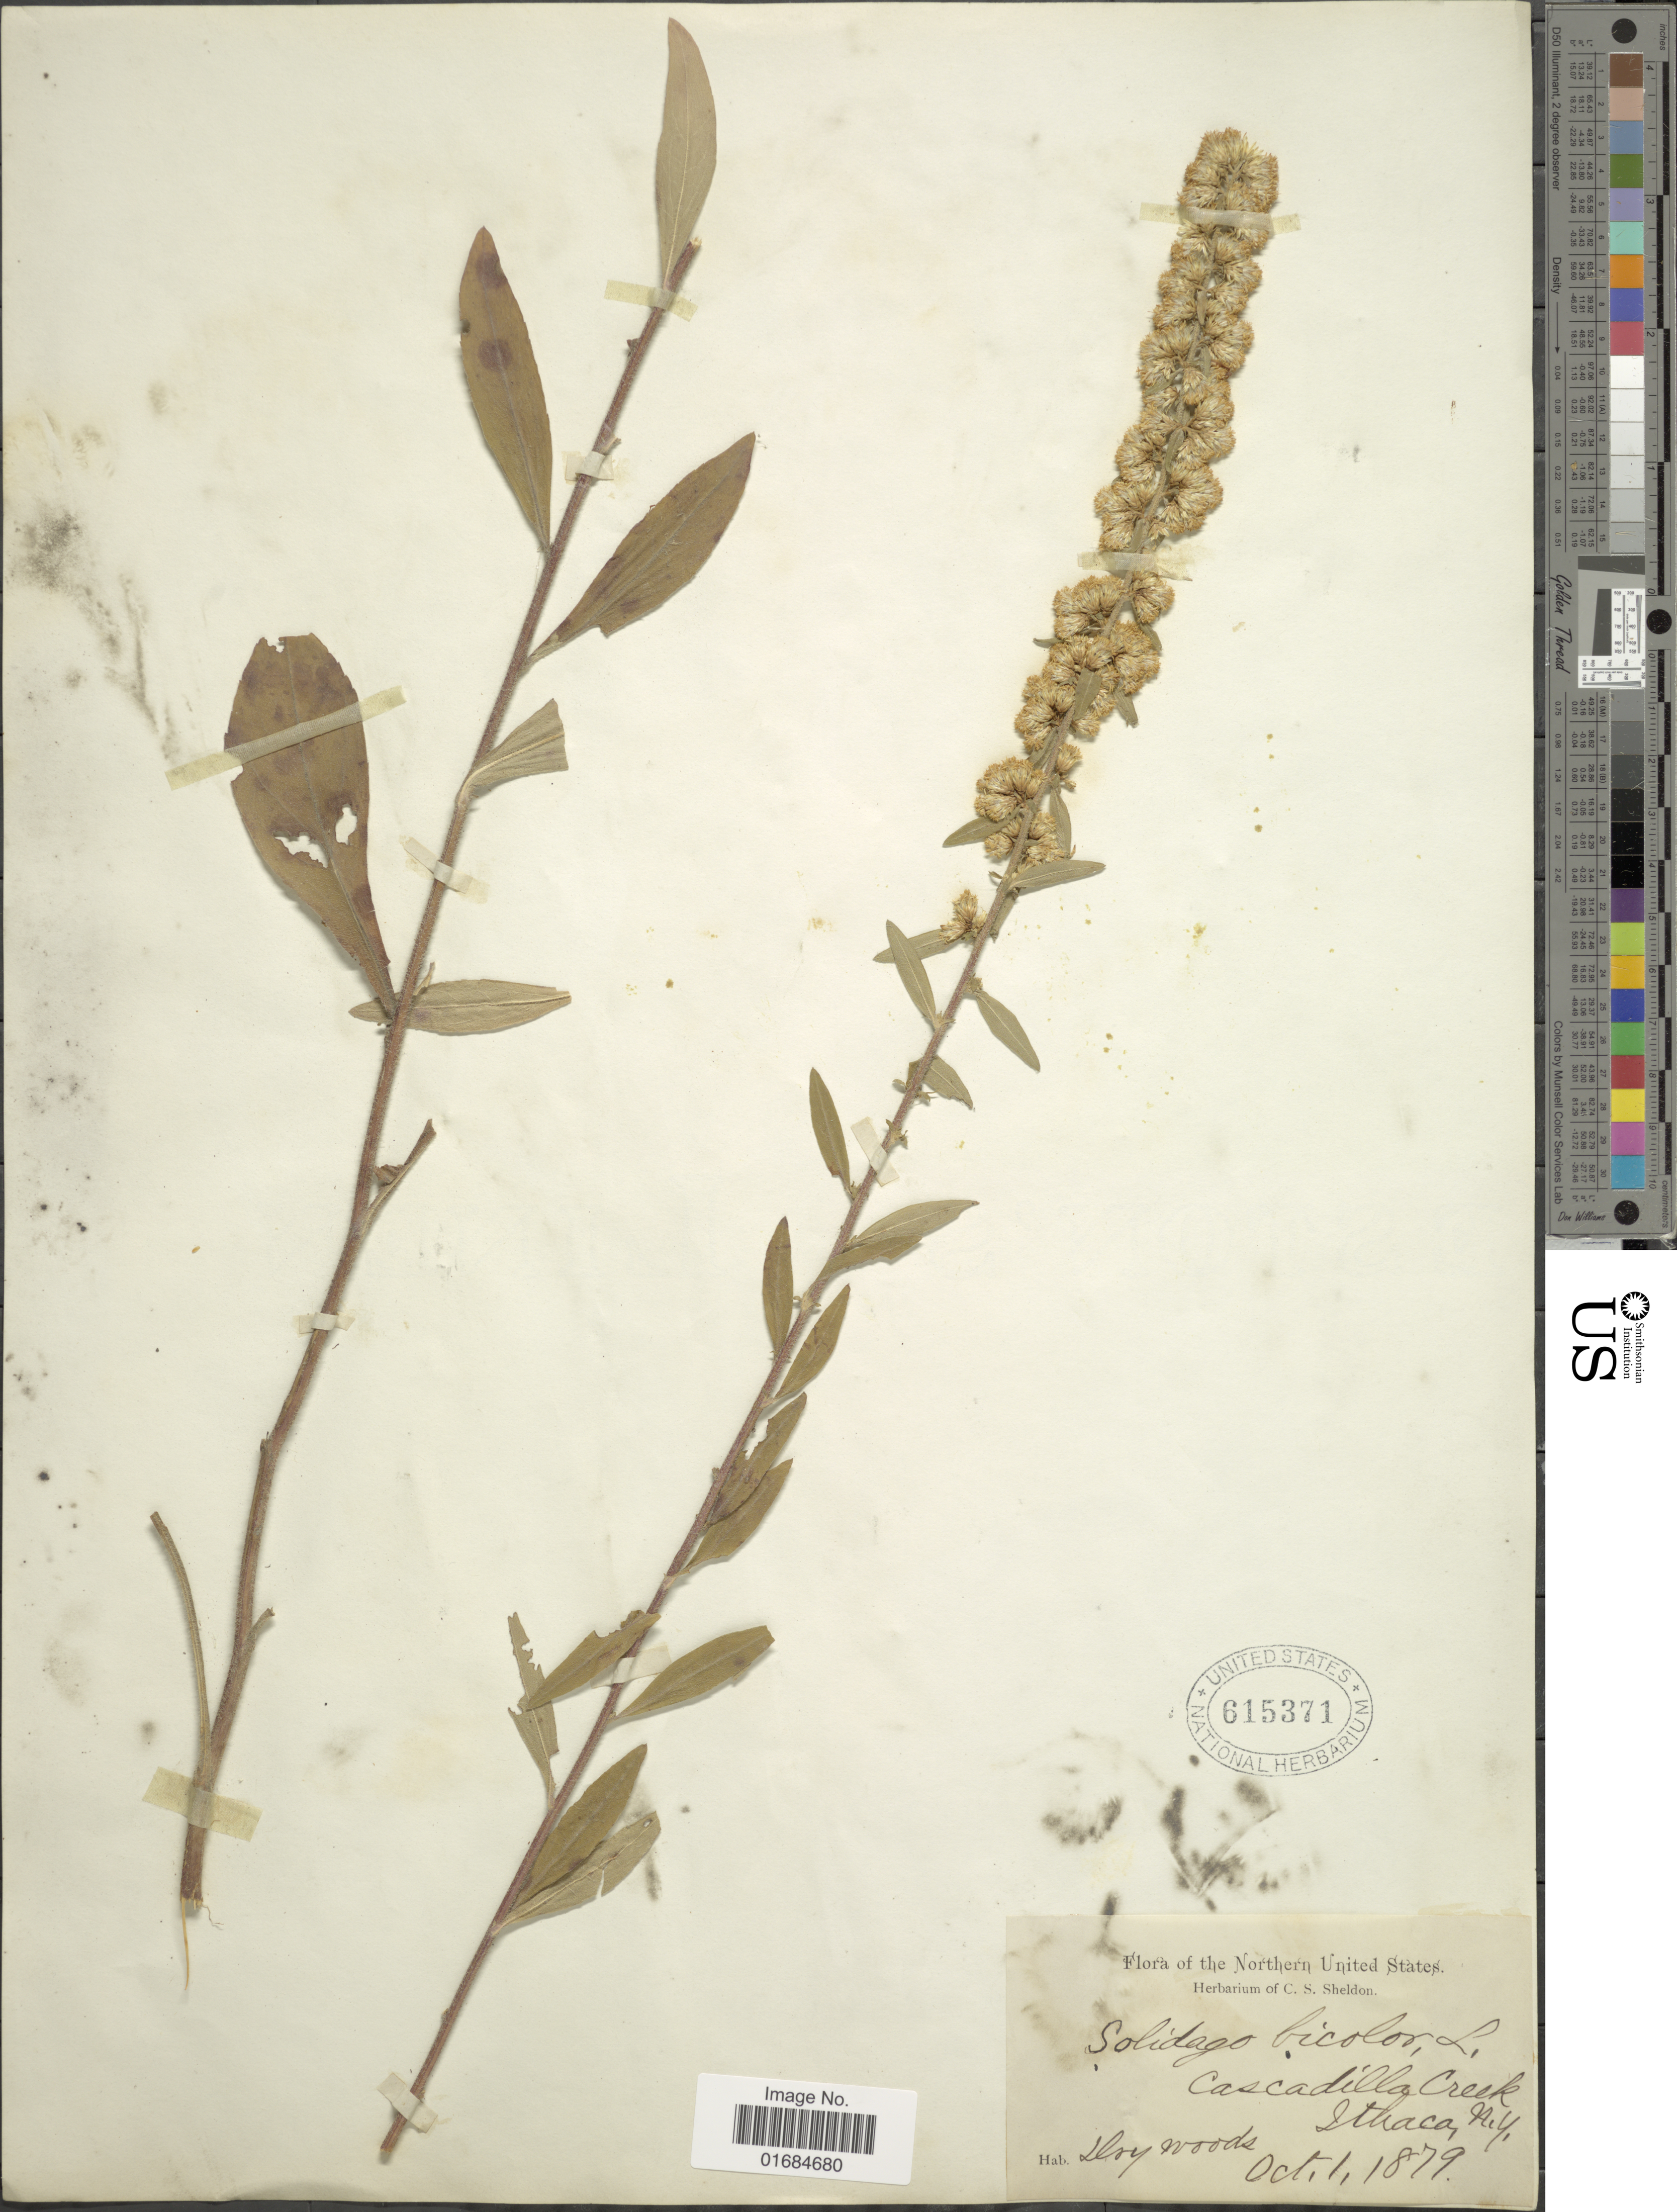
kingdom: Plantae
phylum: Tracheophyta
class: Magnoliopsida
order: Asterales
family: Asteraceae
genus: Solidago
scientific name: Solidago bicolor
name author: L.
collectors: ex herb. C. S. Sheldon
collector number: s.n,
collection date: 1879-10-01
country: United States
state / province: New York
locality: Cascadilla Creek, Ithaca, N.Y.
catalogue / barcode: US 615371